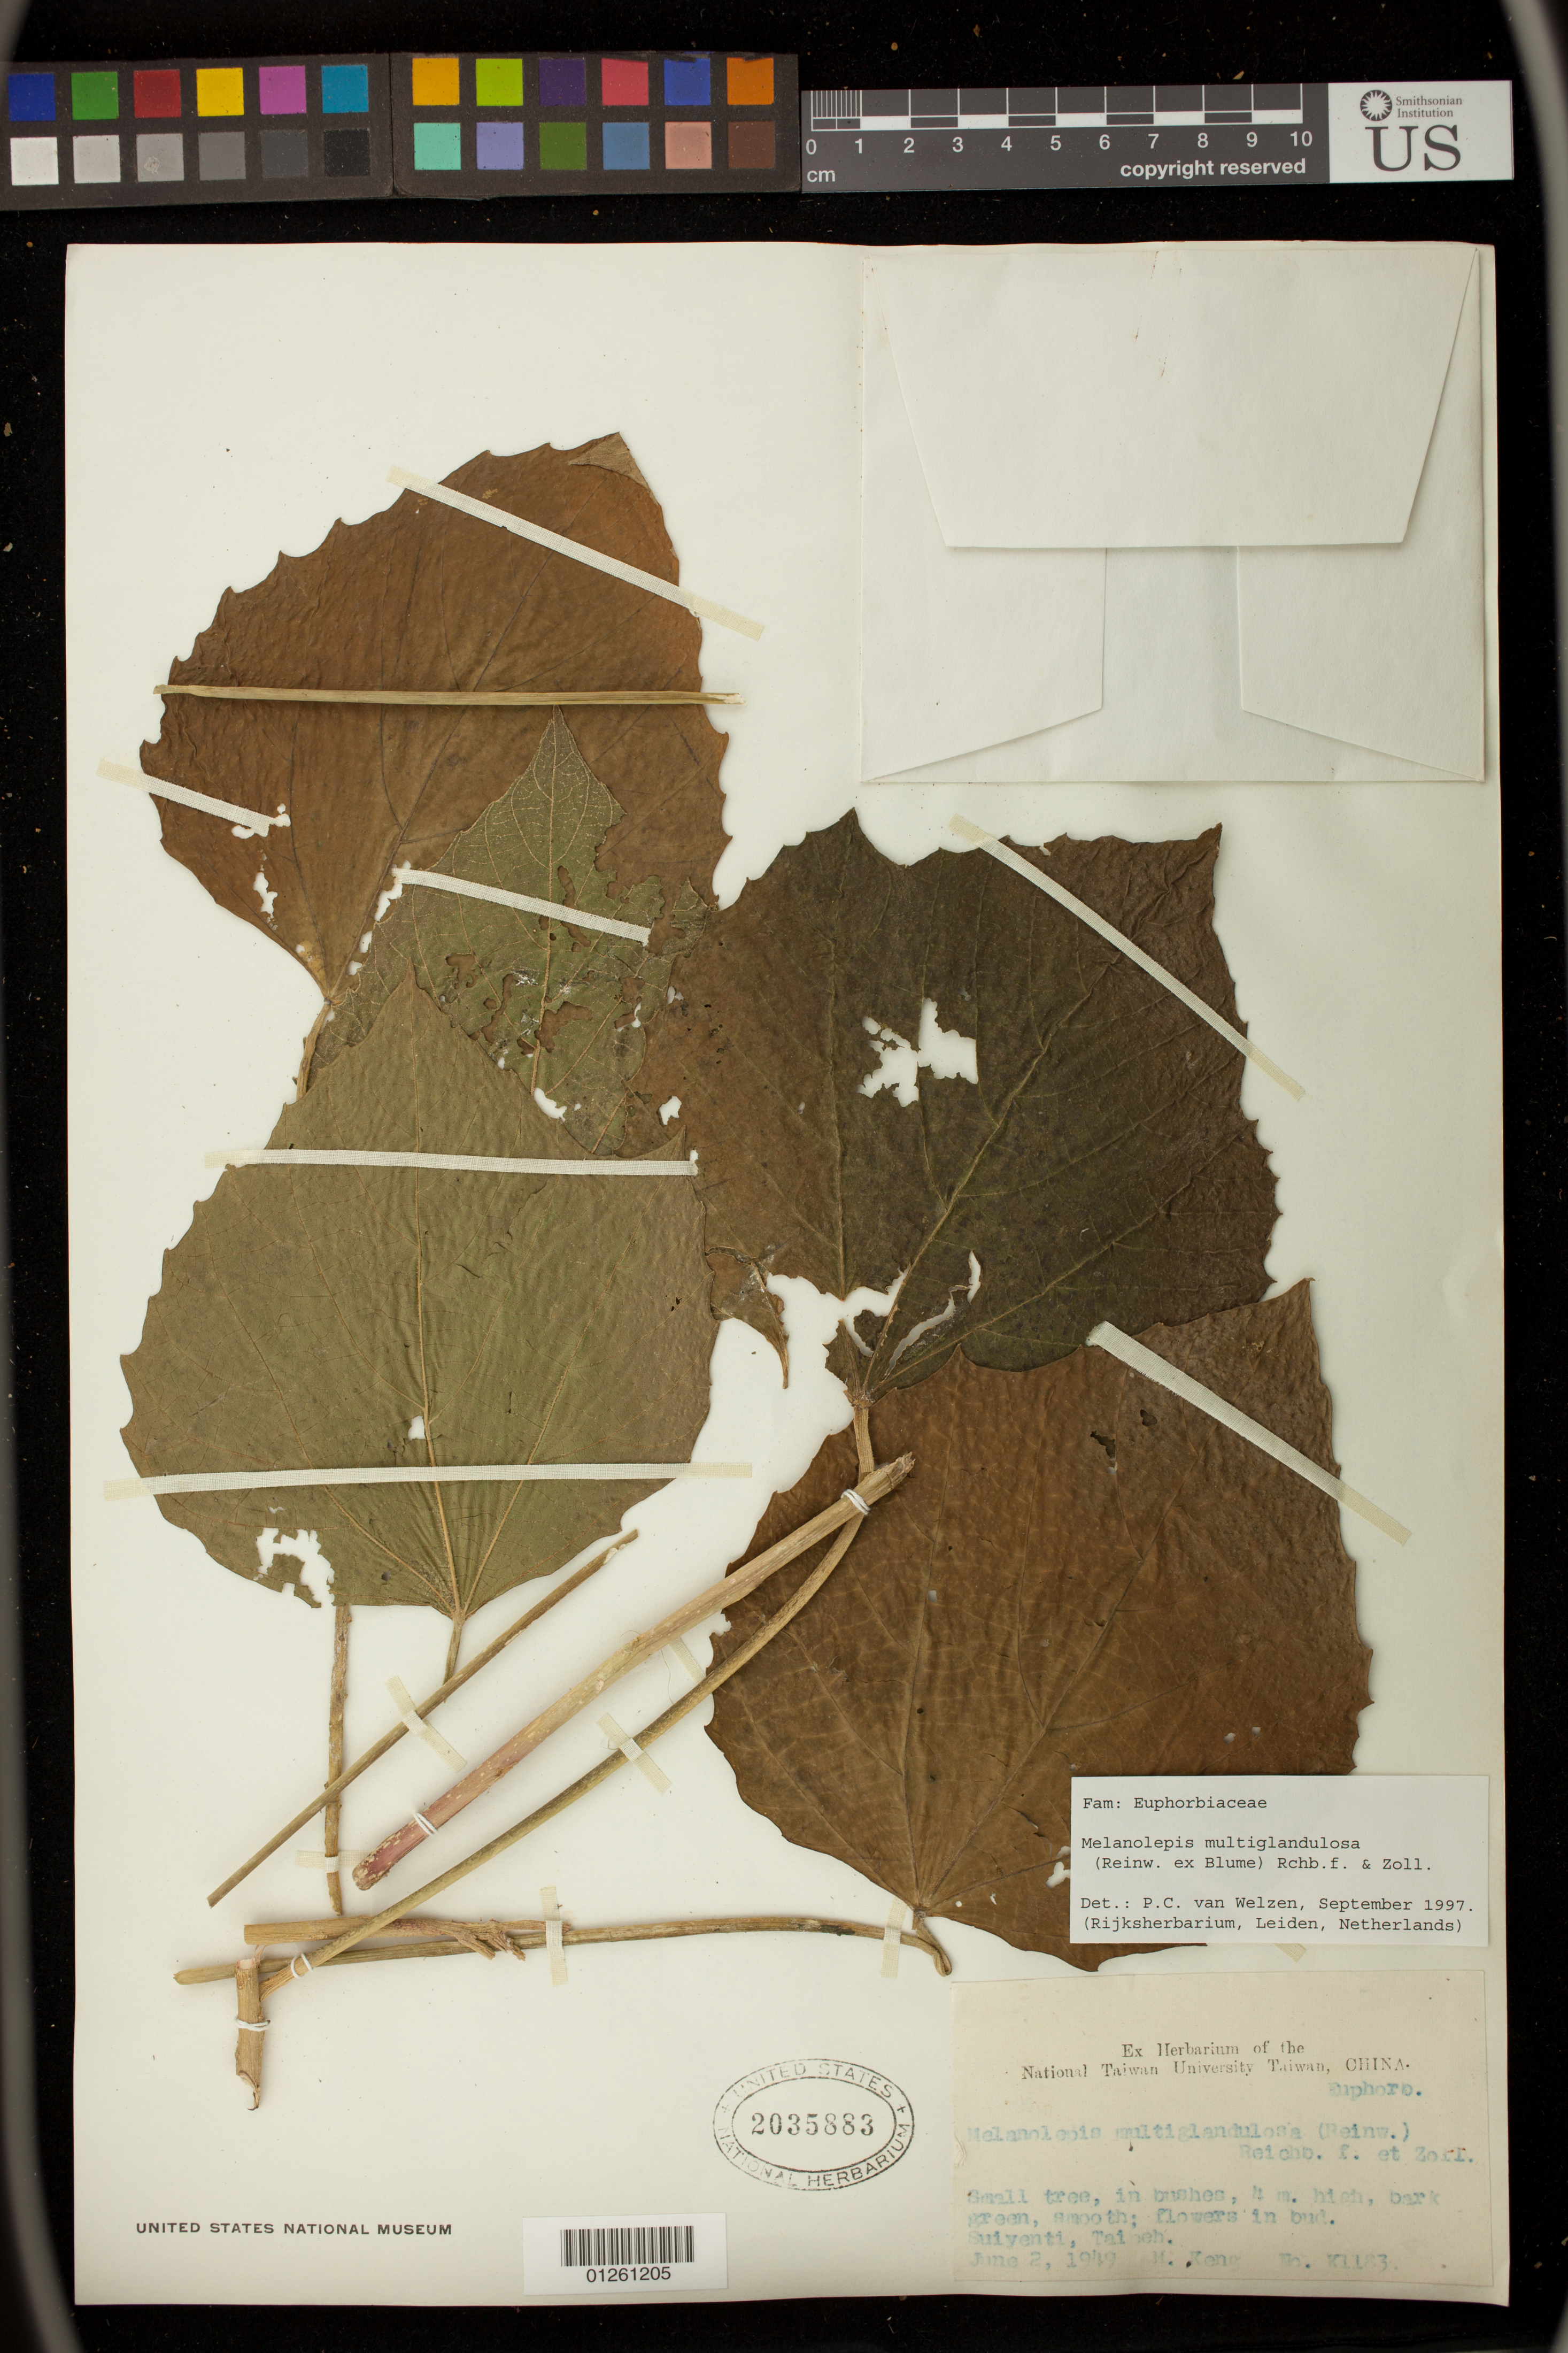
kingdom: Plantae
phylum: Tracheophyta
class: Magnoliopsida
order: Malpighiales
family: Euphorbiaceae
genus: Melanolepis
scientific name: Melanolepis multiglandulosa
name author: (Reinw. ex Blume) Rchb. f. & Zoll.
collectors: H. Keng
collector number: K1183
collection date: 1949-06-02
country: Taiwan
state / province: Taipei City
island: Taiwan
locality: Suiyenti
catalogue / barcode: US 2035883